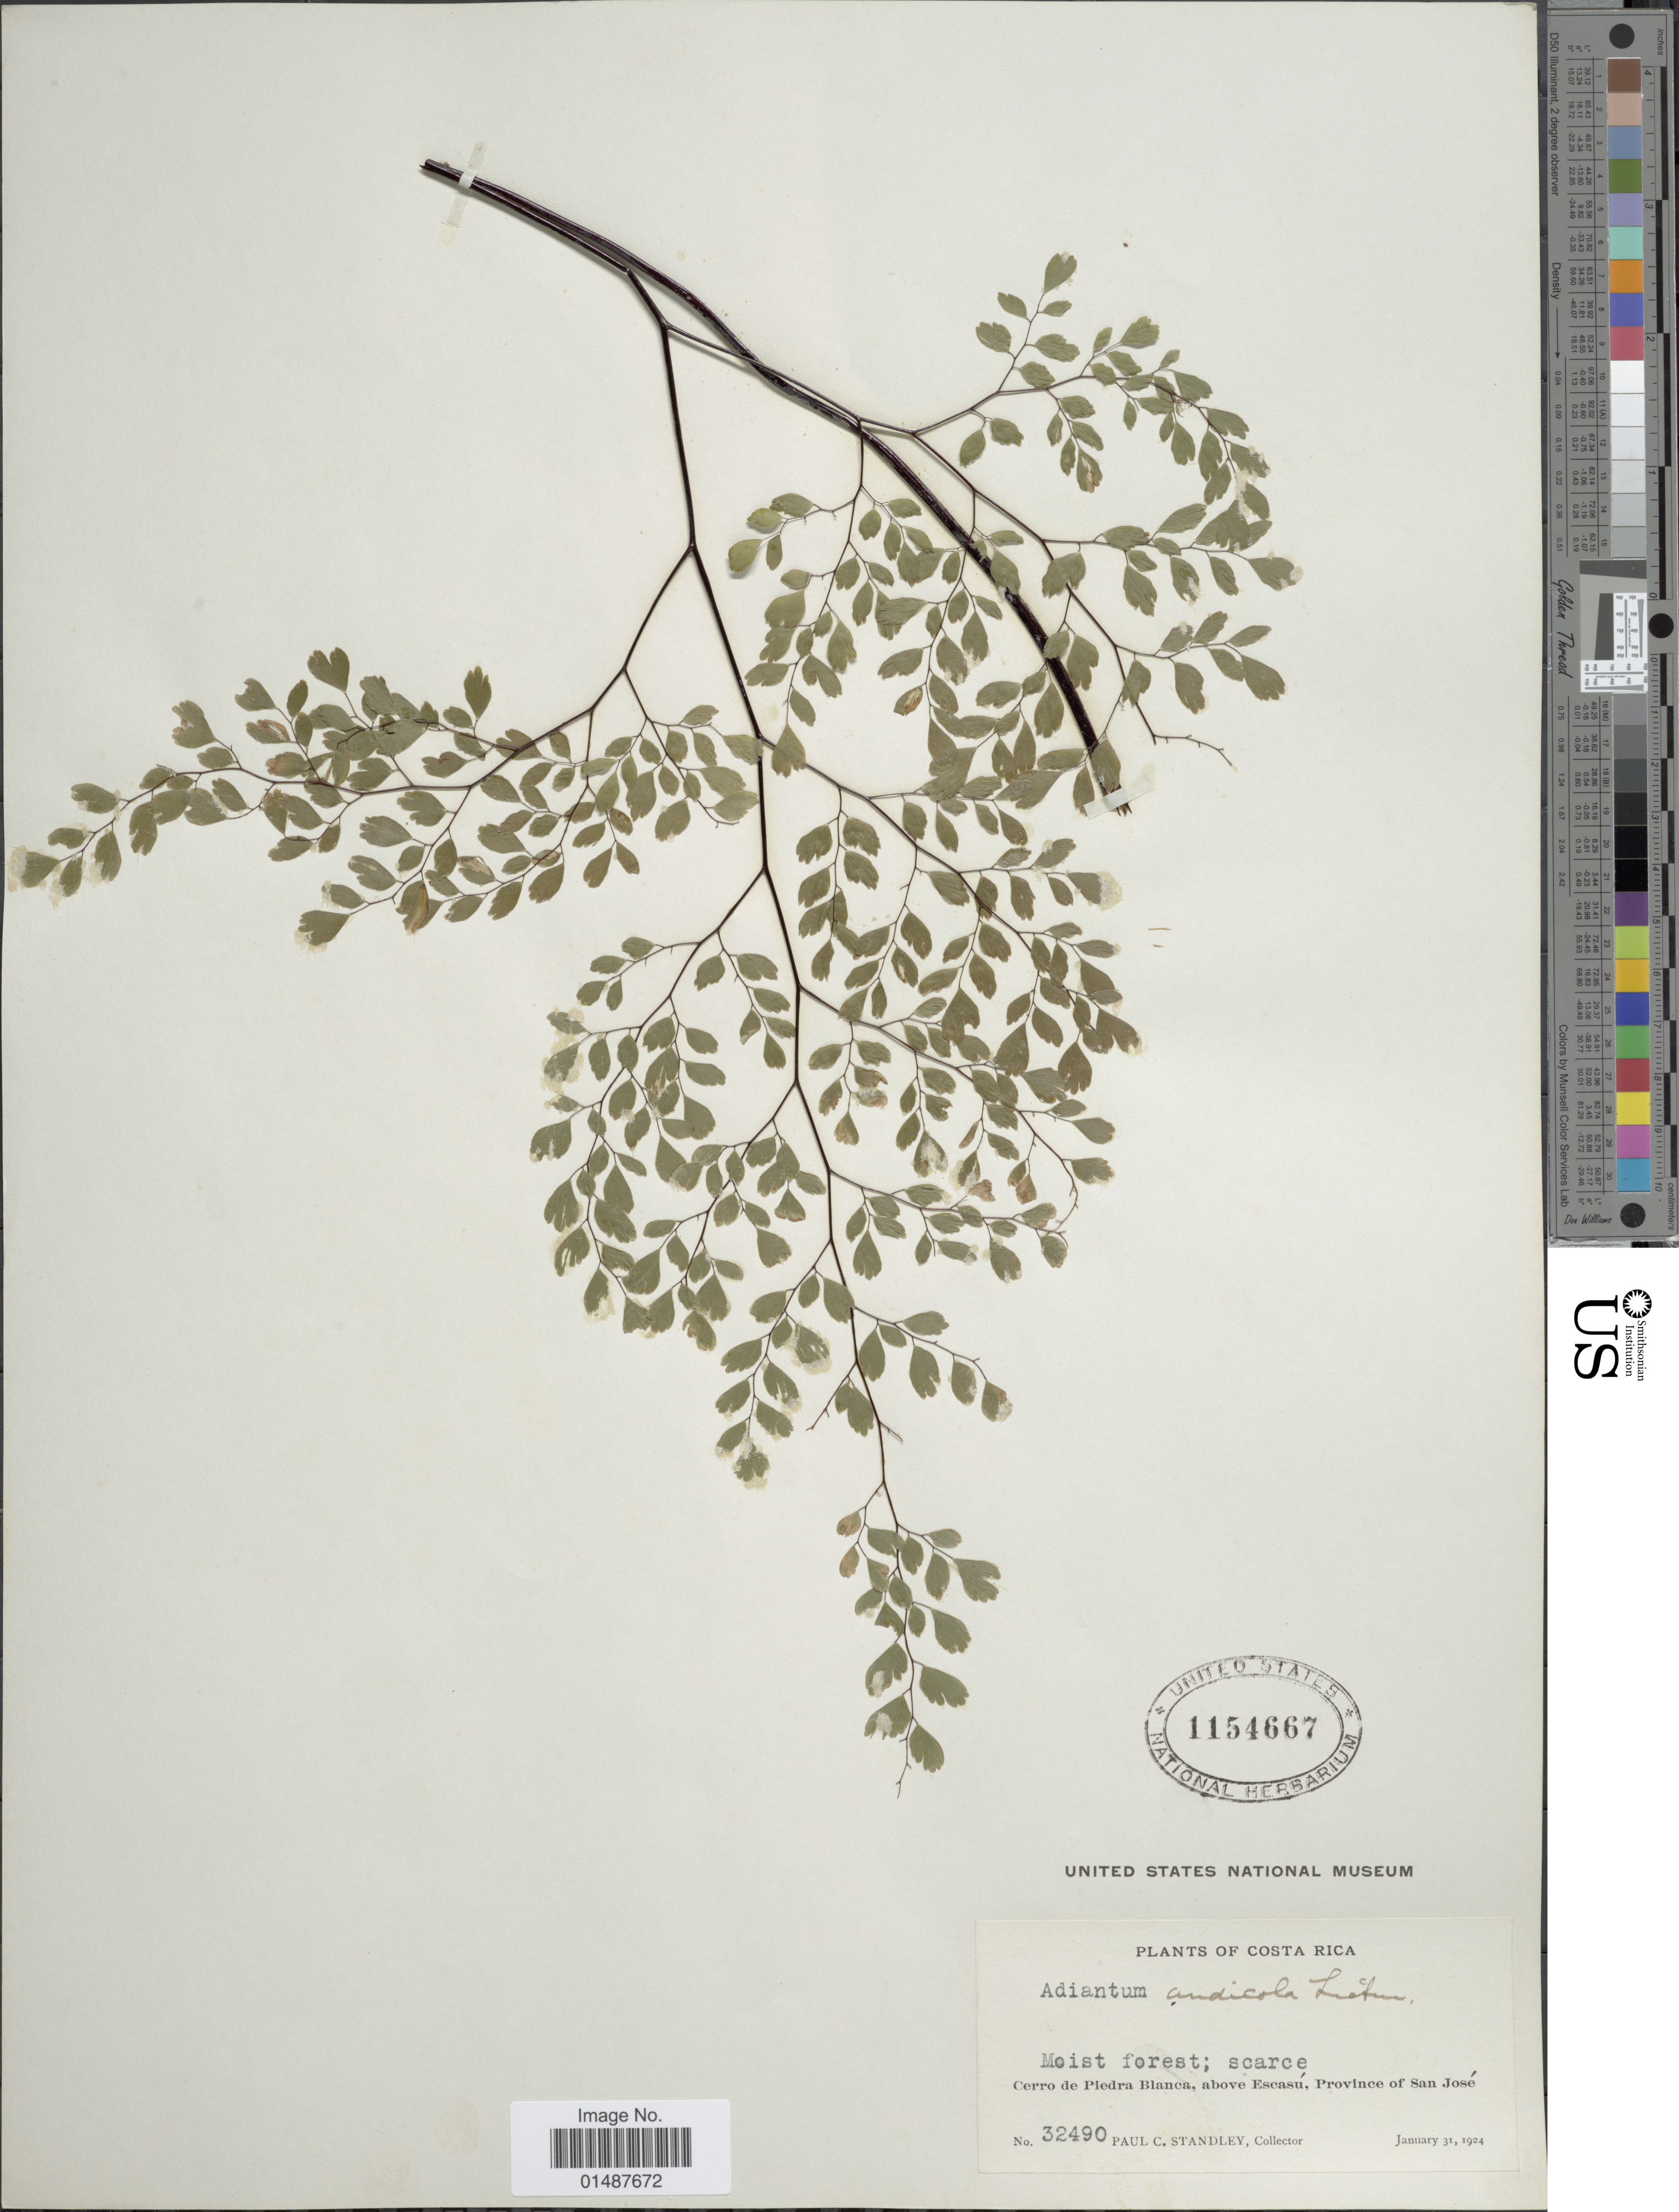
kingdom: Plantae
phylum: Tracheophyta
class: Polypodiopsida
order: Polypodiales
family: Pteridaceae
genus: Adiantum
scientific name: Adiantum andicola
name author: Liebm.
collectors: P. C. Standley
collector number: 32490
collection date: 1924-01-31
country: Costa Rica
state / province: San José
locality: Cerro de Piedra Blanca, above Escasu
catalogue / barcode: US 1154667